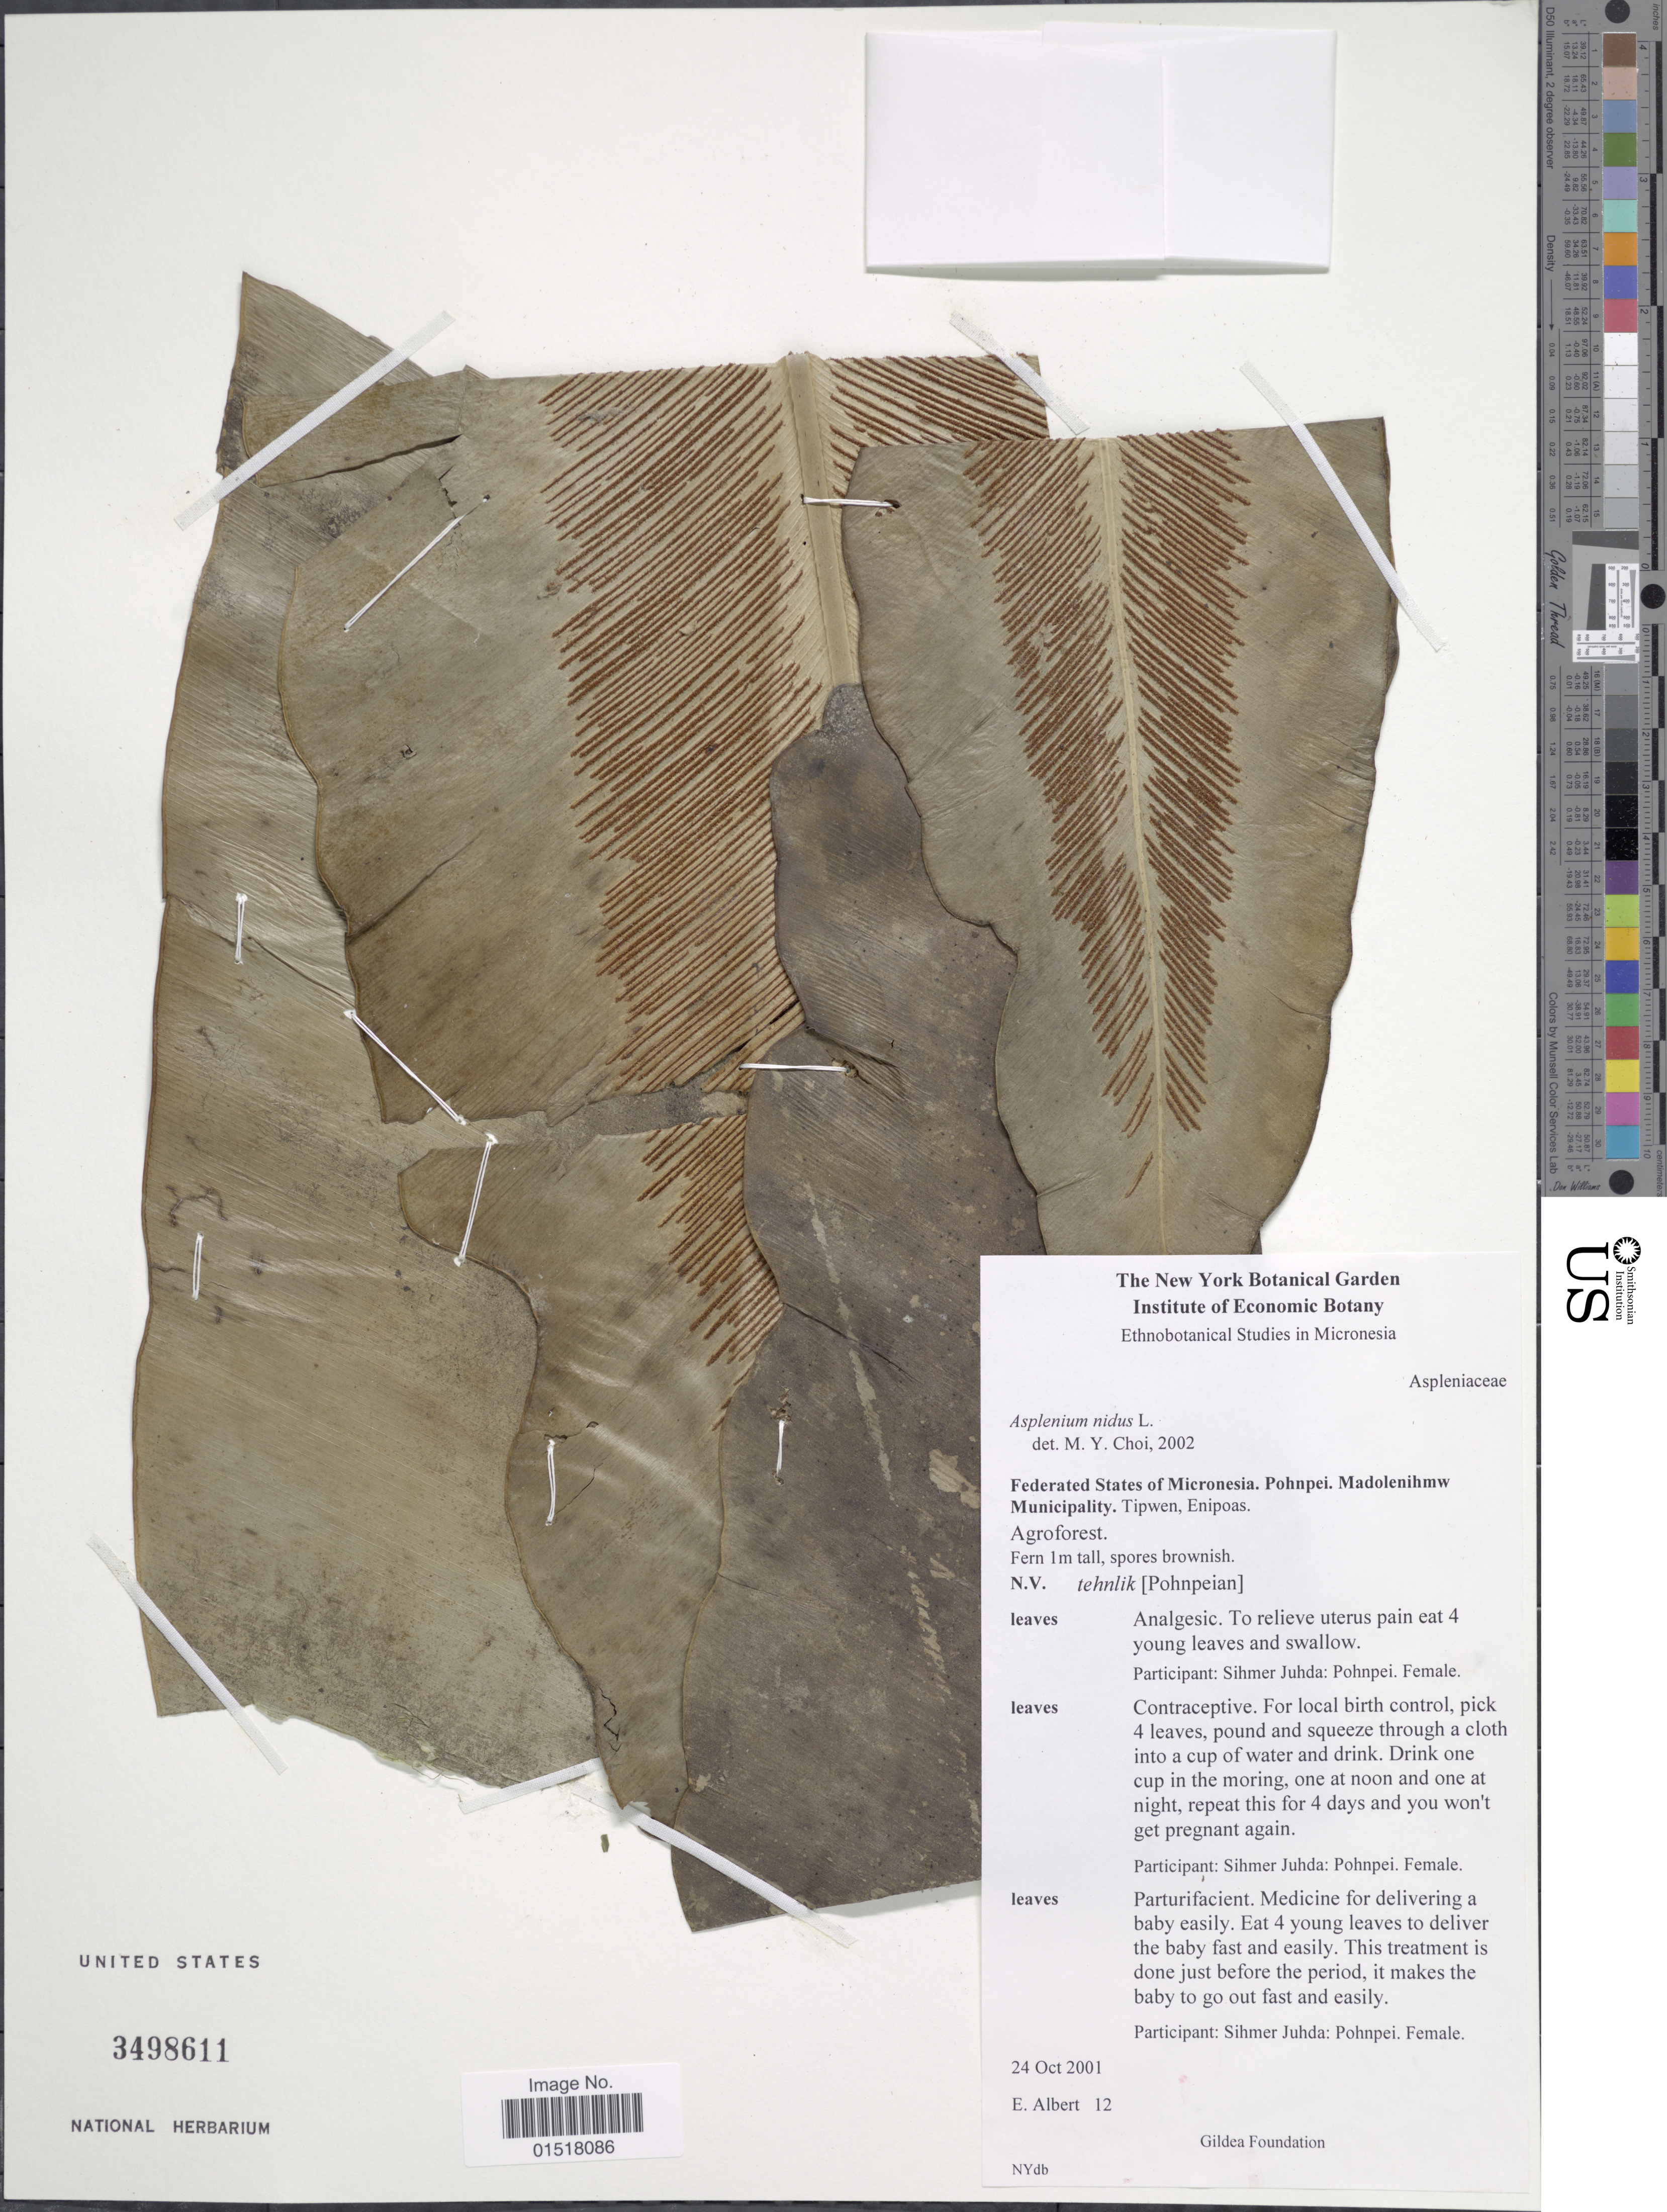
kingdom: Plantae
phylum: Tracheophyta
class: Polypodiopsida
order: Polypodiales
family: Aspleniaceae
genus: Asplenium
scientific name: Asplenium nidus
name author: L.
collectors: E. Albert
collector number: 12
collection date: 2001-10-24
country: Micronesia, Federated States of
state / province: Pohnpei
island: Pohnpei [Ponape]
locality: Pohnpei. Madolenihmw Municipality. Tipwen, Enipoas.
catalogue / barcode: US 3498611